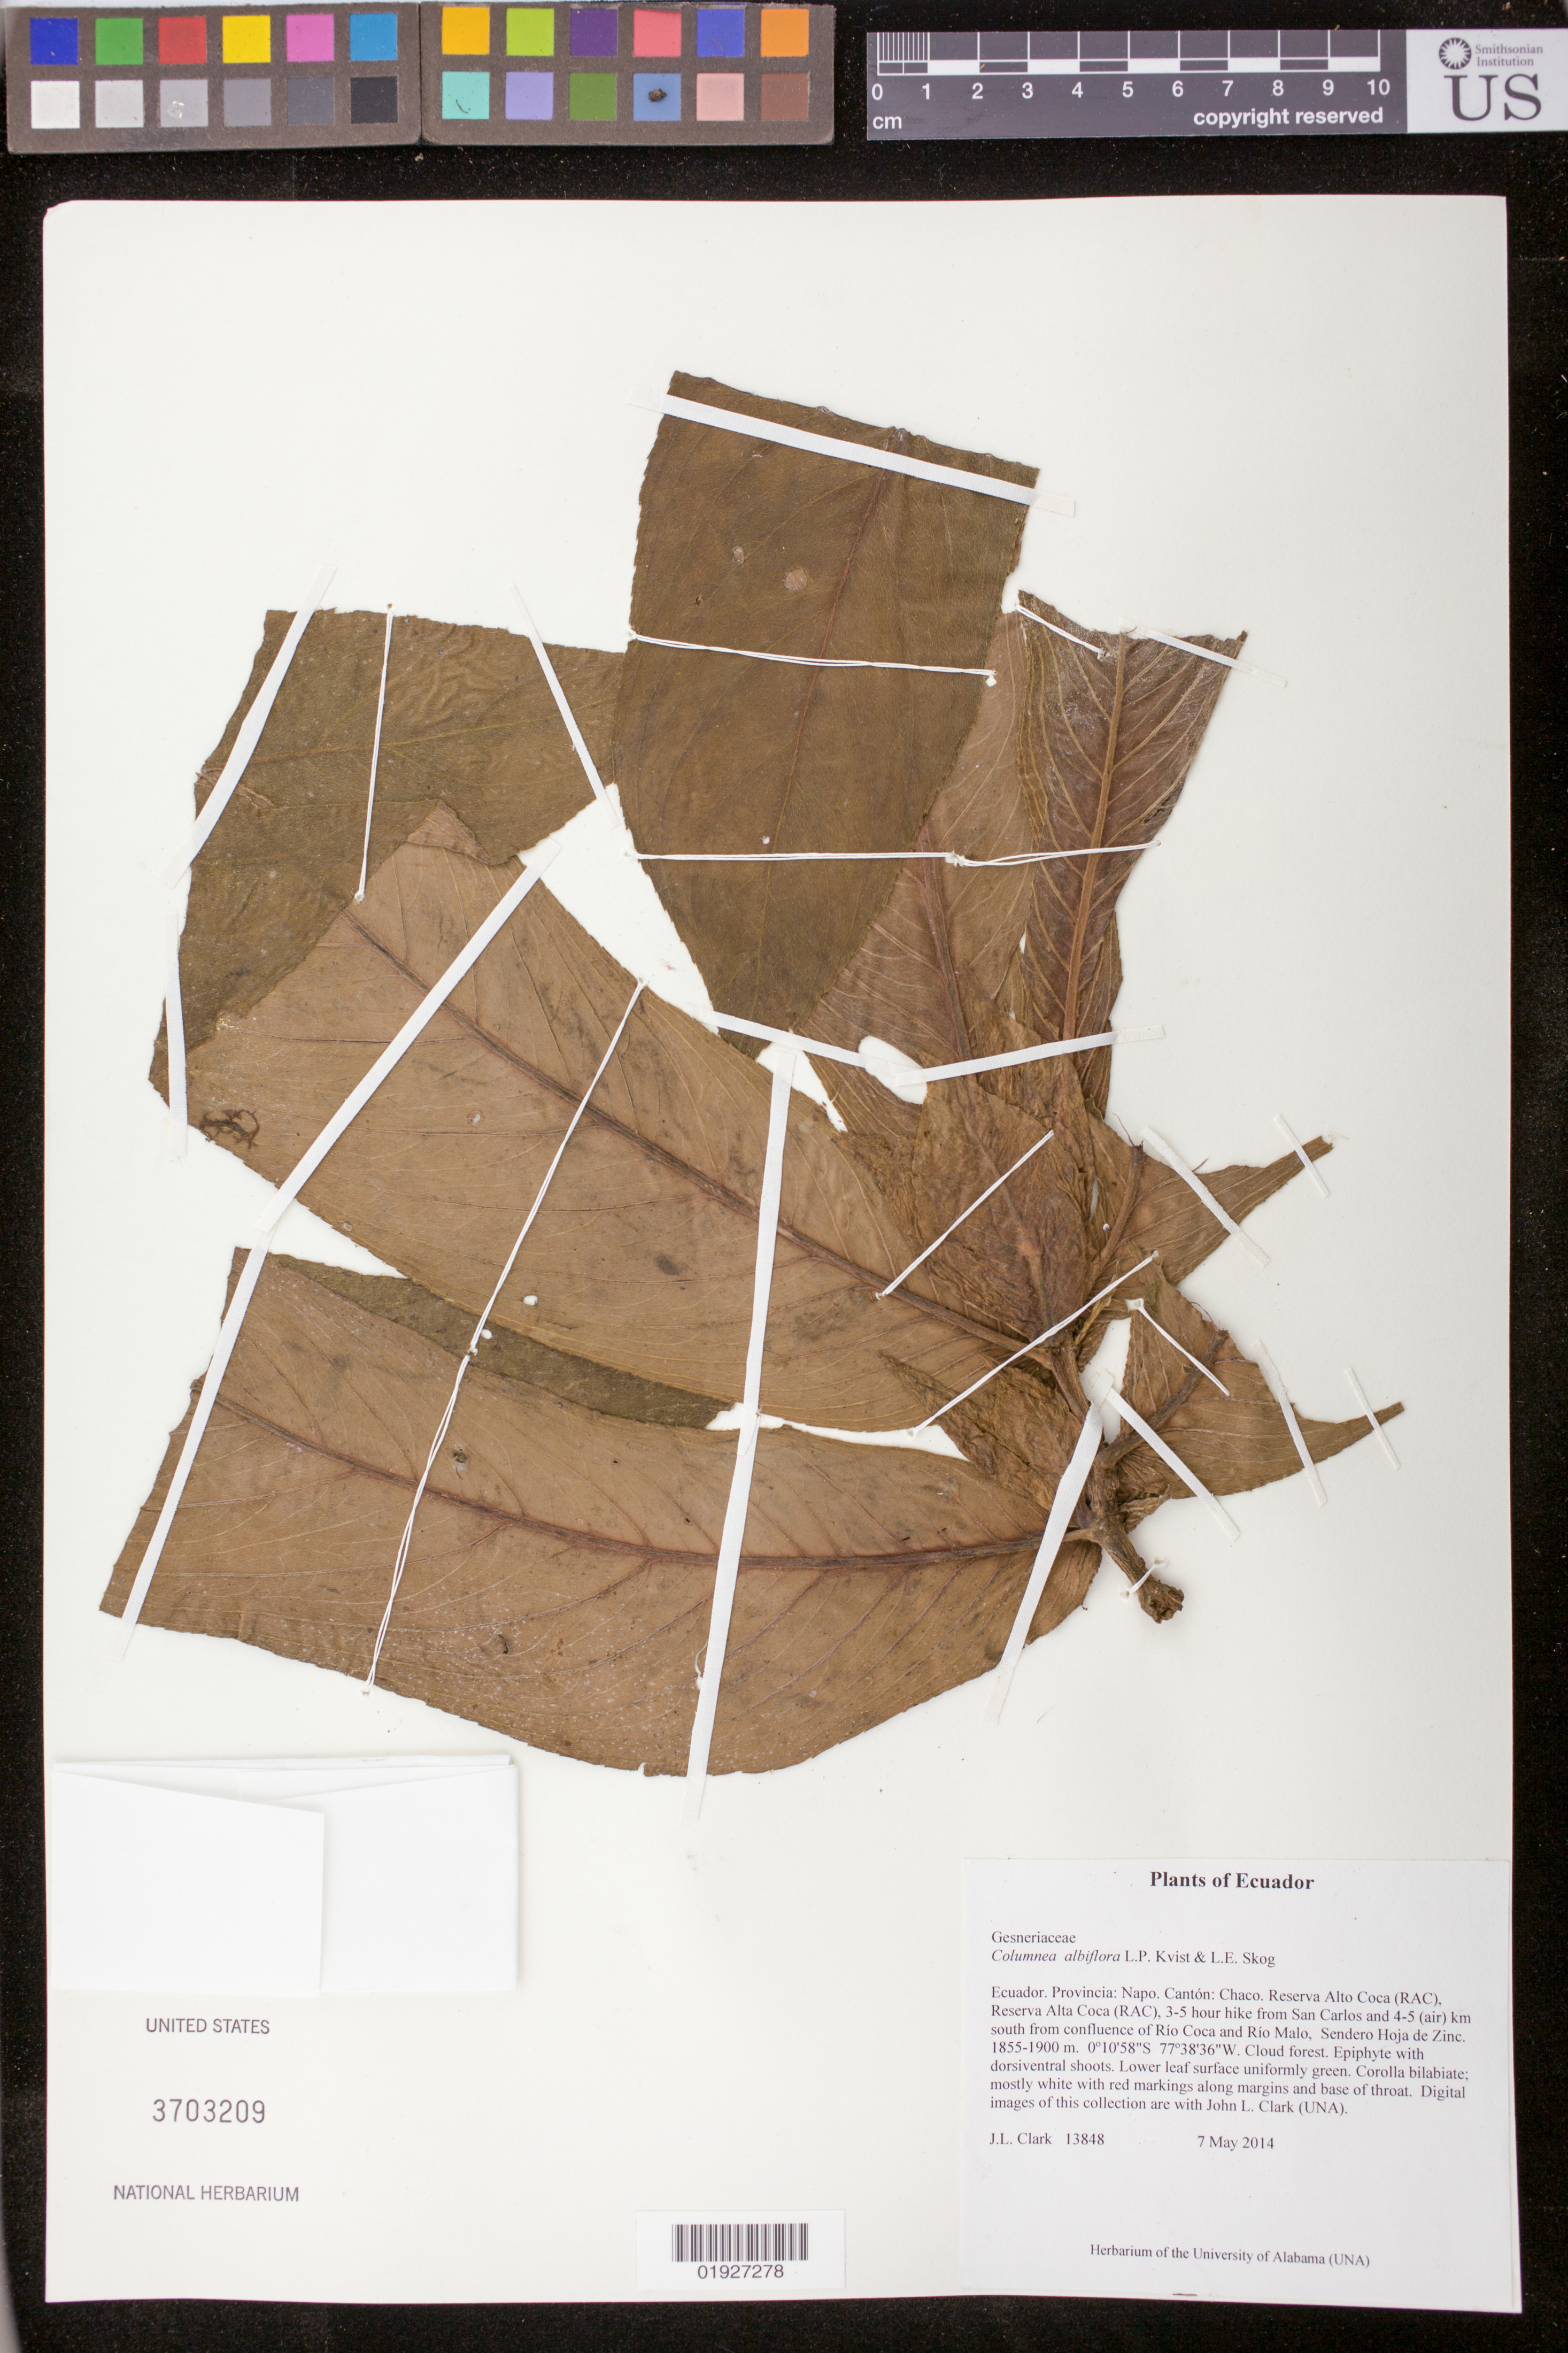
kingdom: Plantae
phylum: Tracheophyta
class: Magnoliopsida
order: Lamiales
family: Gesneriaceae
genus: Columnea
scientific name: Columnea albiflora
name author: L.P. Kvist & L.E. Skog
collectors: J. L. Clark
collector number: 13848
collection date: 2014-05-07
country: Ecuador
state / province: Napo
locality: Reserva Alto Coca (RAC), 3-5 hour hike from San Carlos and 4-5 (air) km south from confluence of Rio Coca and Rio Malo, Sendero Hoja de Zinc.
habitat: Cloud forest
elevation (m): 1855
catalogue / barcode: US 3703209